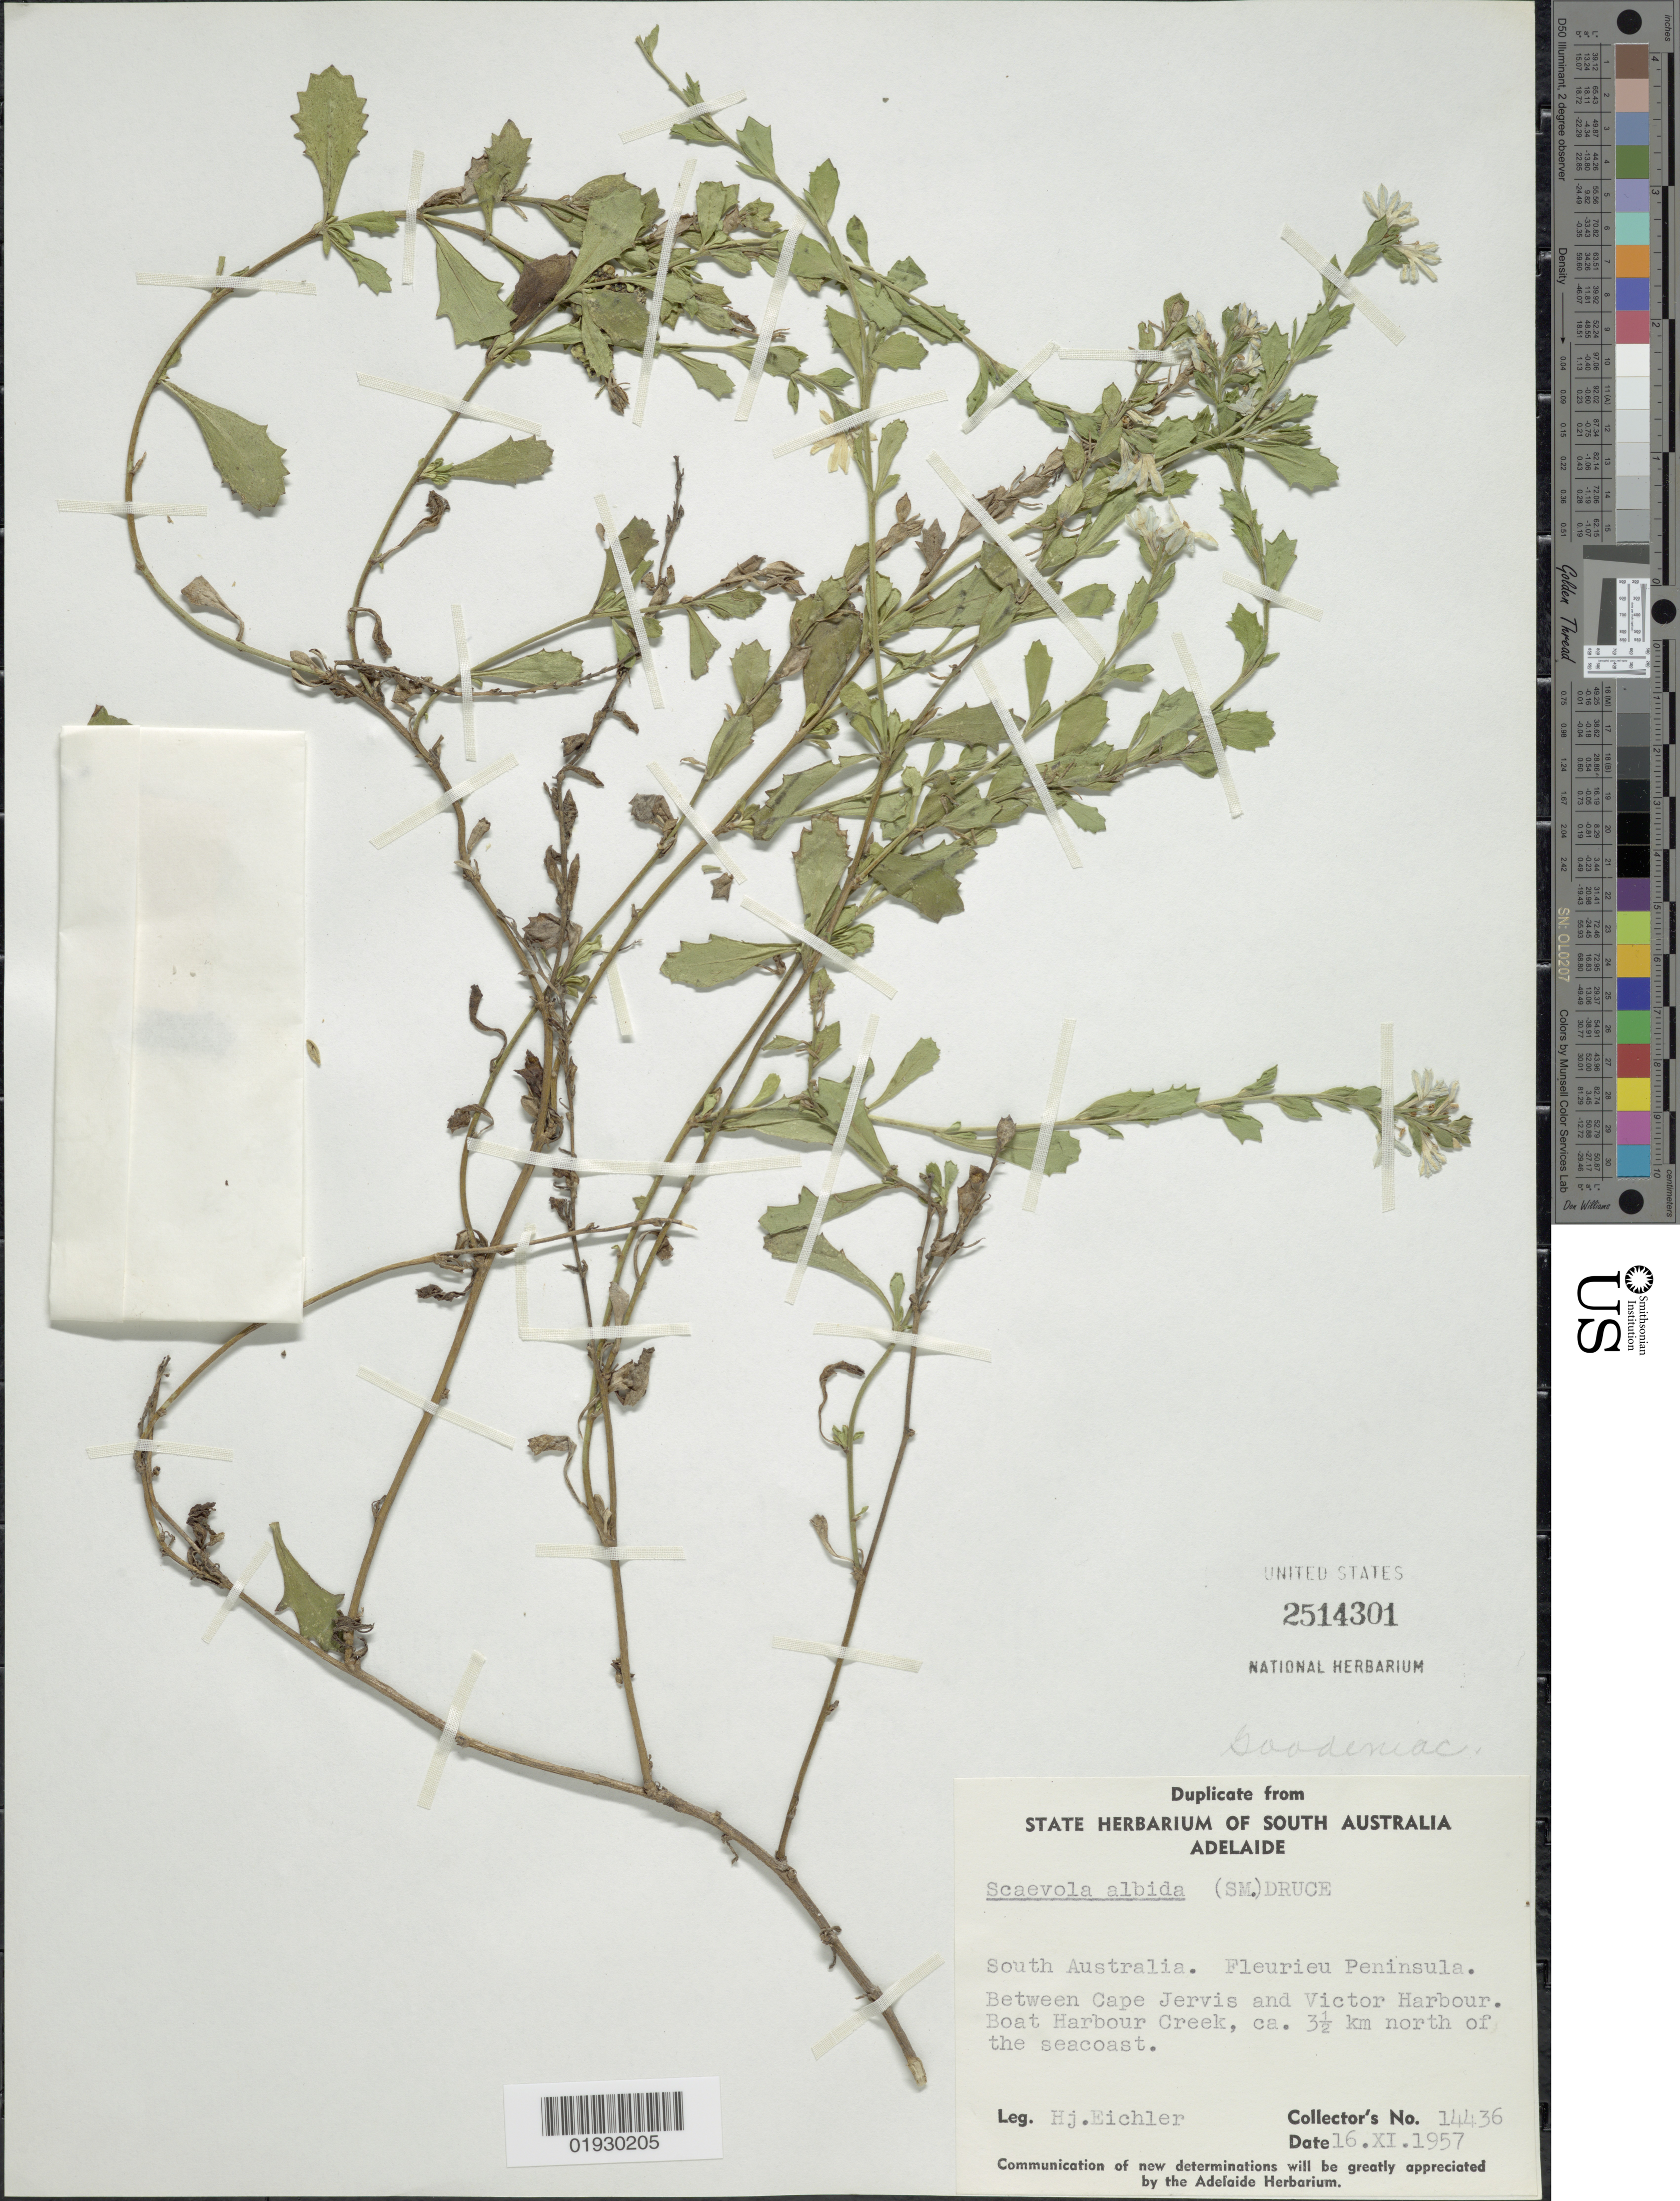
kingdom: Plantae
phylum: Tracheophyta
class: Magnoliopsida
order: Asterales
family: Goodeniaceae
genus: Scaevola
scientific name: Scaevola albida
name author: (Sm.) Druce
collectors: H. Eichler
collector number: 14436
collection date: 1957-11-16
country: Australia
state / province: South Australia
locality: Fleurieu Peninsula. Between Cape Jervis and Victor Harbour. Boat Harbour Creek, ca. 3 1/2 km north of the seacoast.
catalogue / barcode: US 2514301